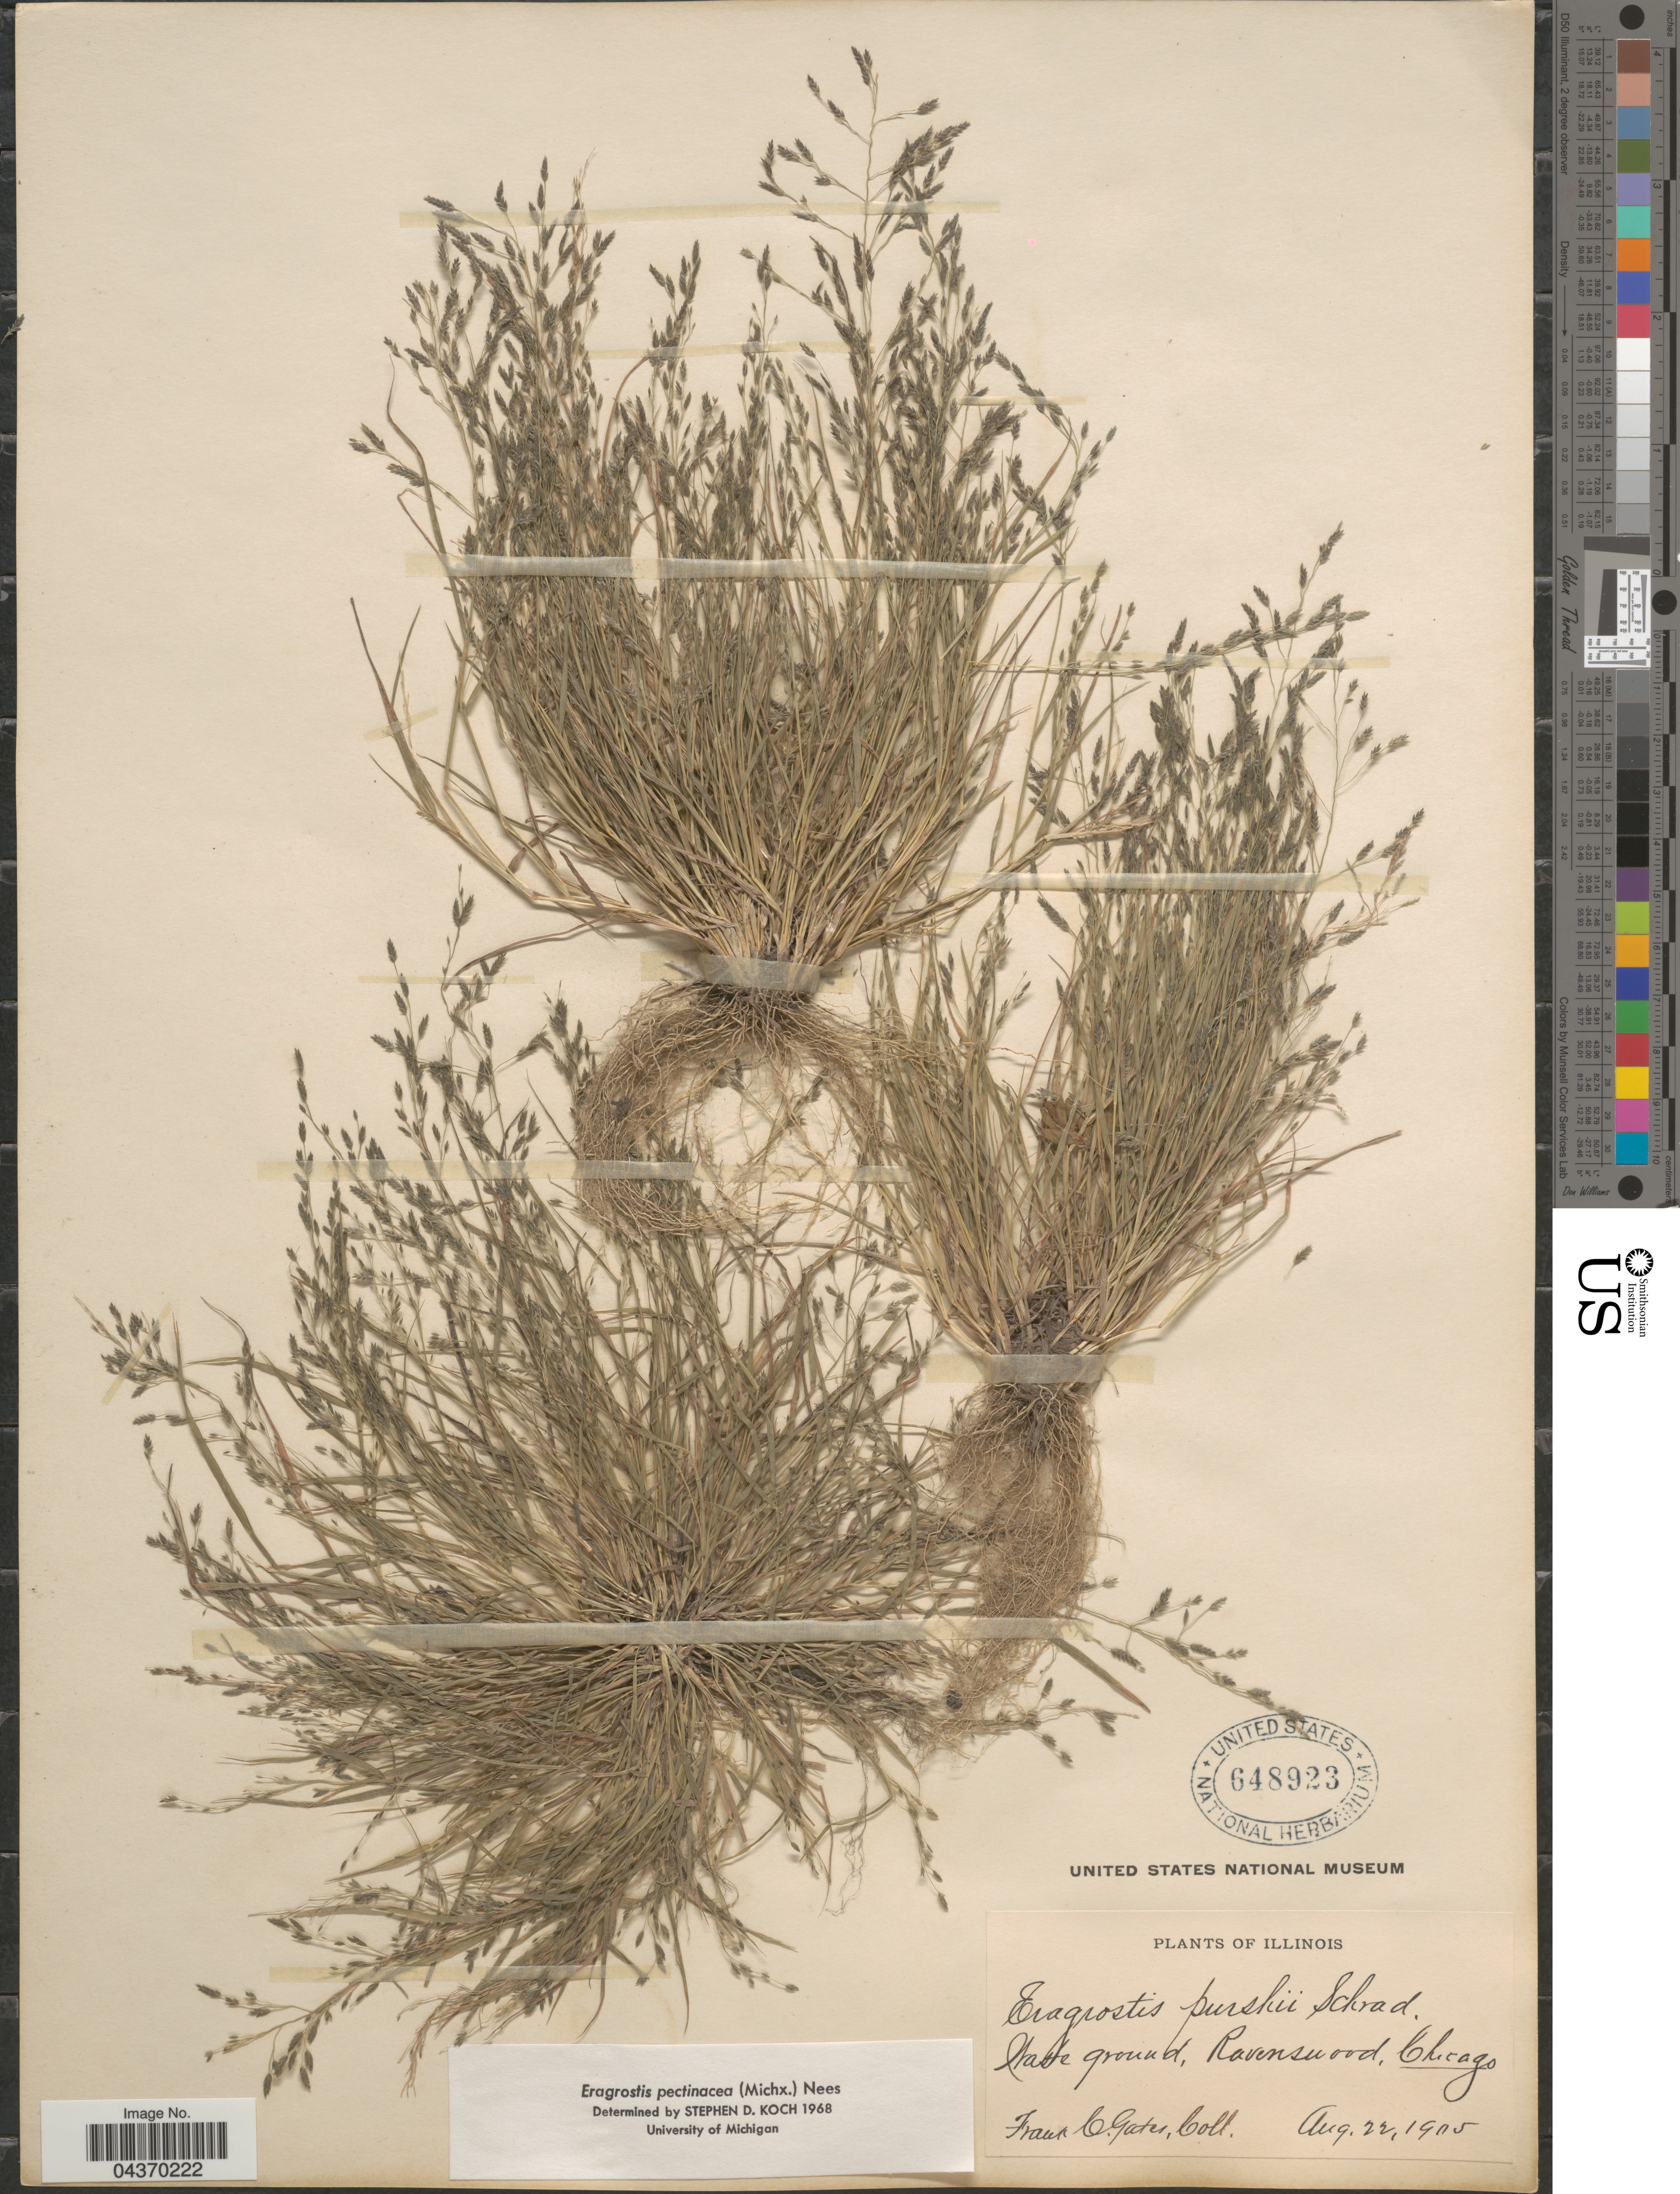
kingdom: Plantae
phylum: Tracheophyta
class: Liliopsida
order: Poales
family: Poaceae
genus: Eragrostis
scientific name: Eragrostis pectinacea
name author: (Michx.) Nees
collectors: F. C. Gates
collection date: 1905-08-22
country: United States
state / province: Illinois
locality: Waste ground, Ravenswood, Chicago.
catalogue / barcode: US 648923